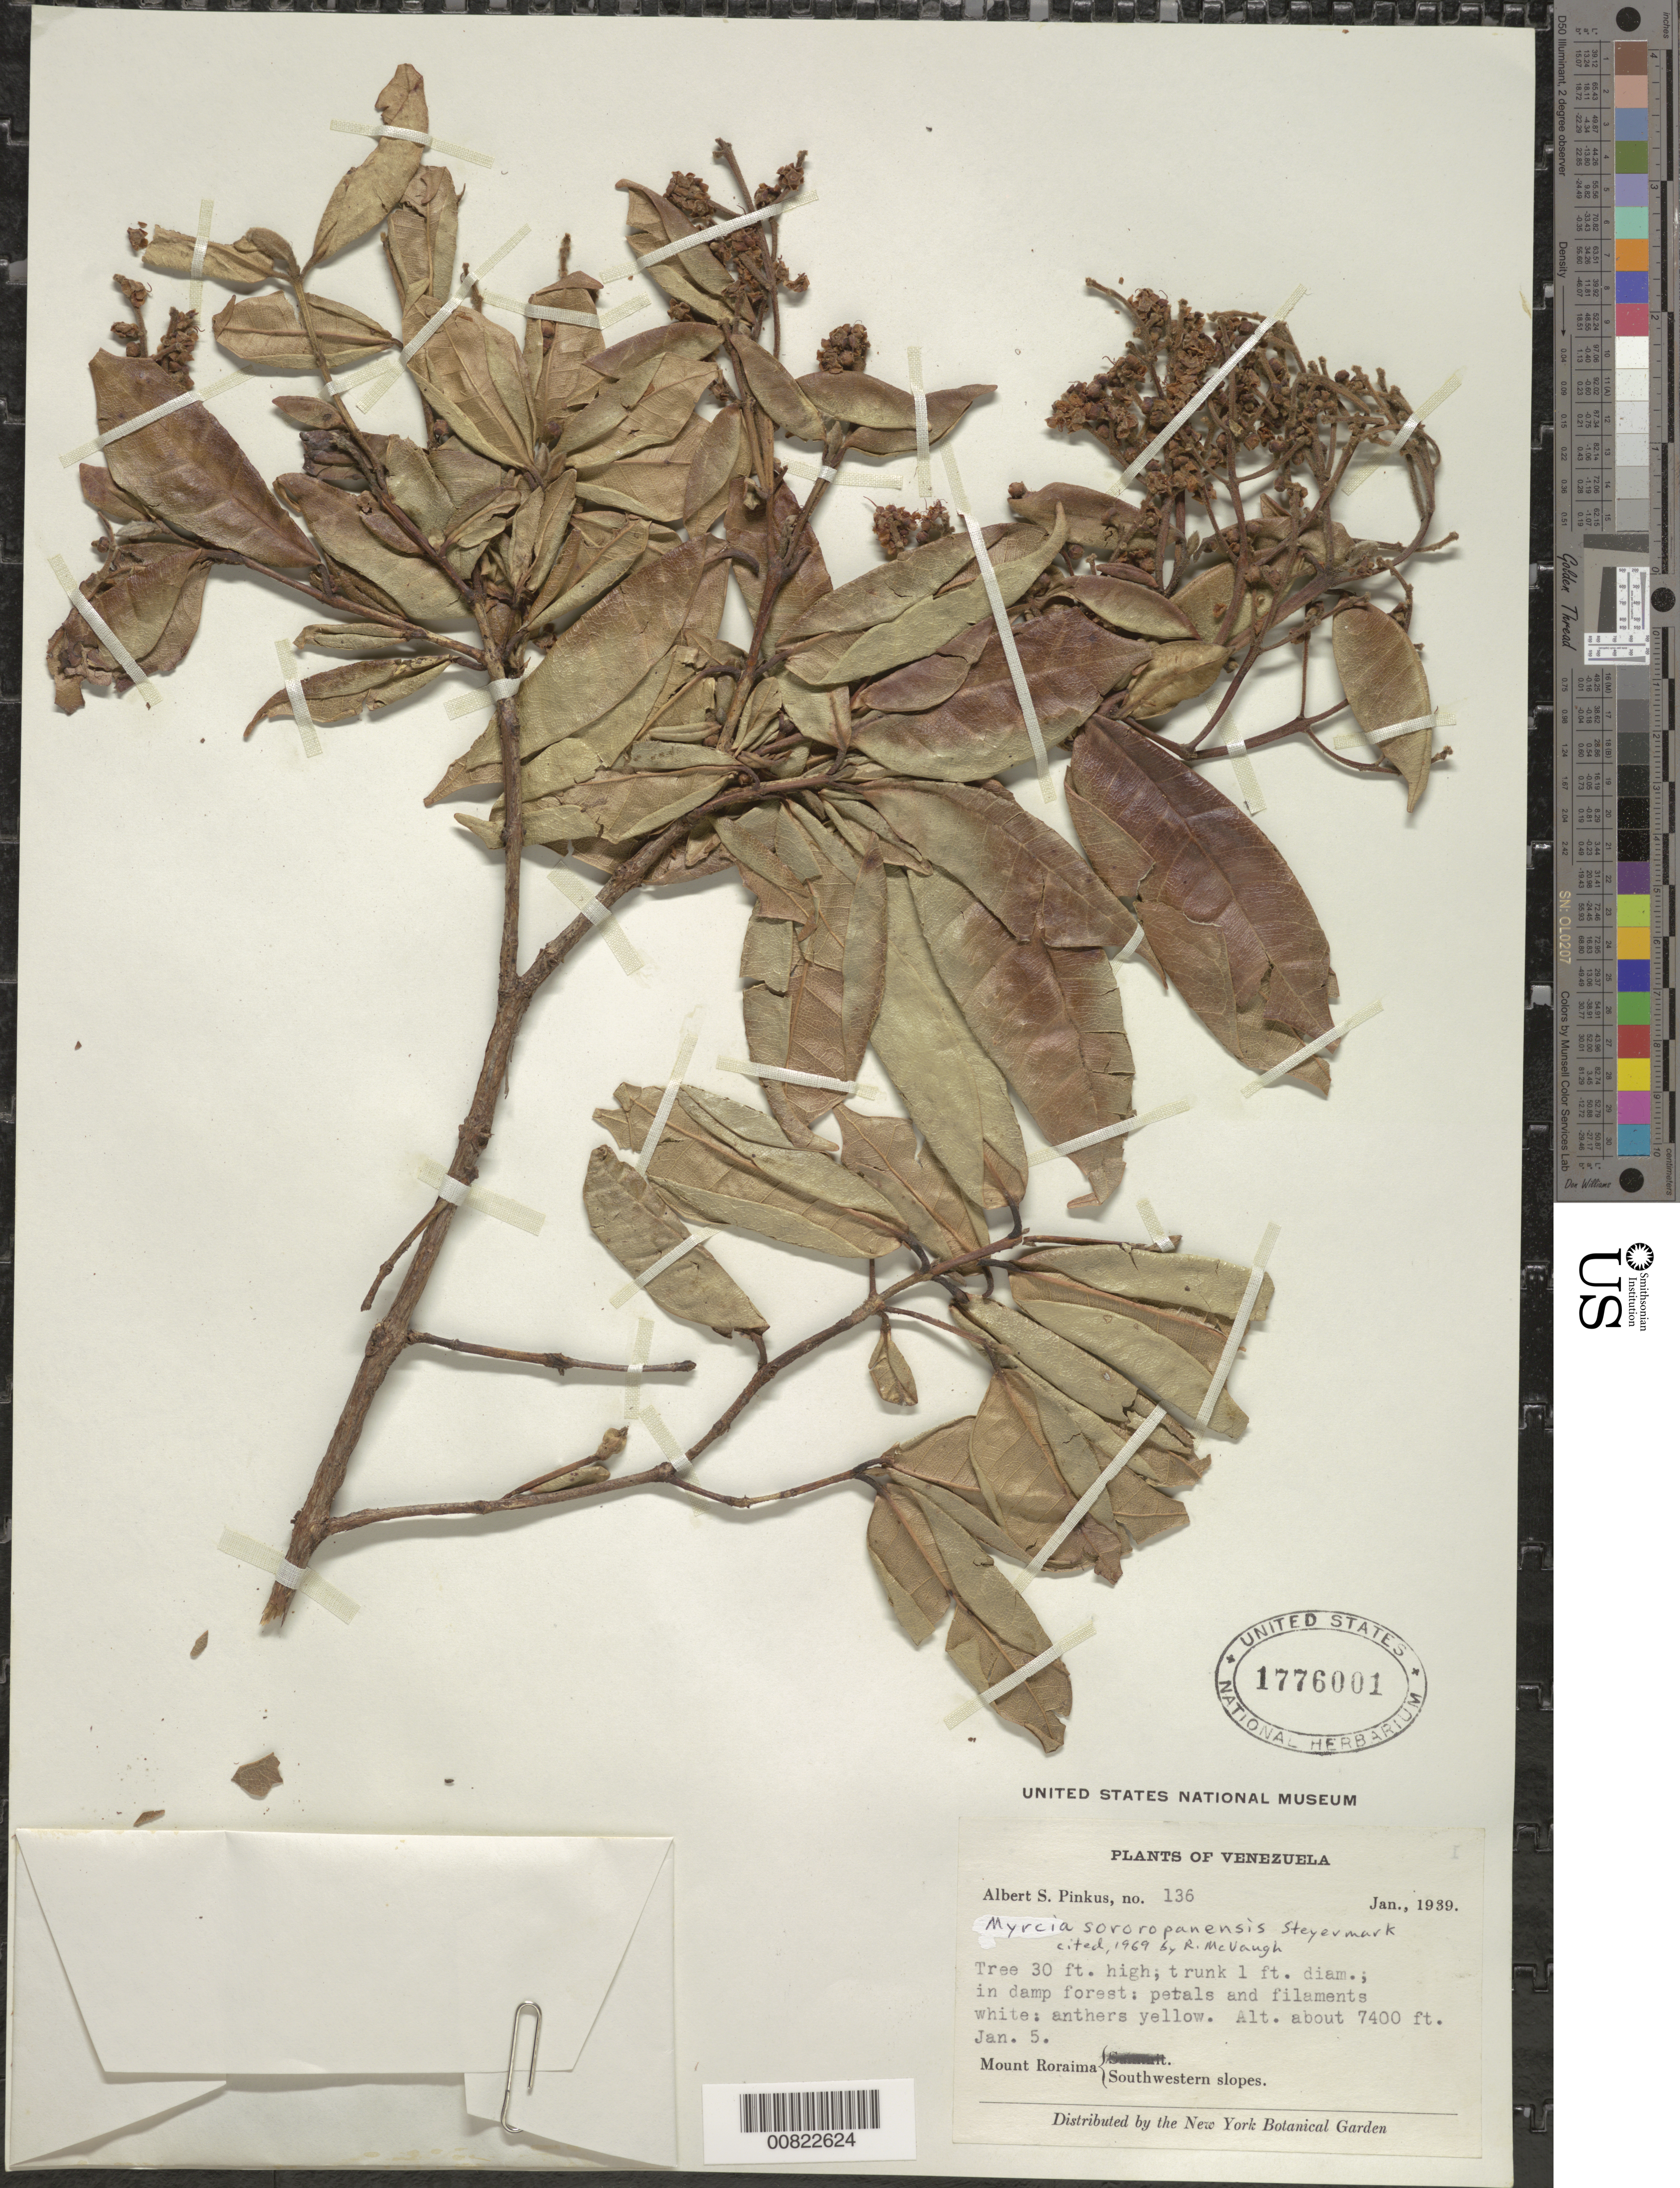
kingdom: Plantae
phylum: Tracheophyta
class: Magnoliopsida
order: Myrtales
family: Myrtaceae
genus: Myrcia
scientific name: Myrcia sororopanensis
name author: Steyerm.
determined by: McVaugh, R.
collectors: A. Pinkus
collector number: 136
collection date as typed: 5-Jan-39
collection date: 1939-01-05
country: Venezuela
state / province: Bolívar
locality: Mt. Roraima, SW slopes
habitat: Damp forest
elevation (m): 2256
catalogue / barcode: US 1776001